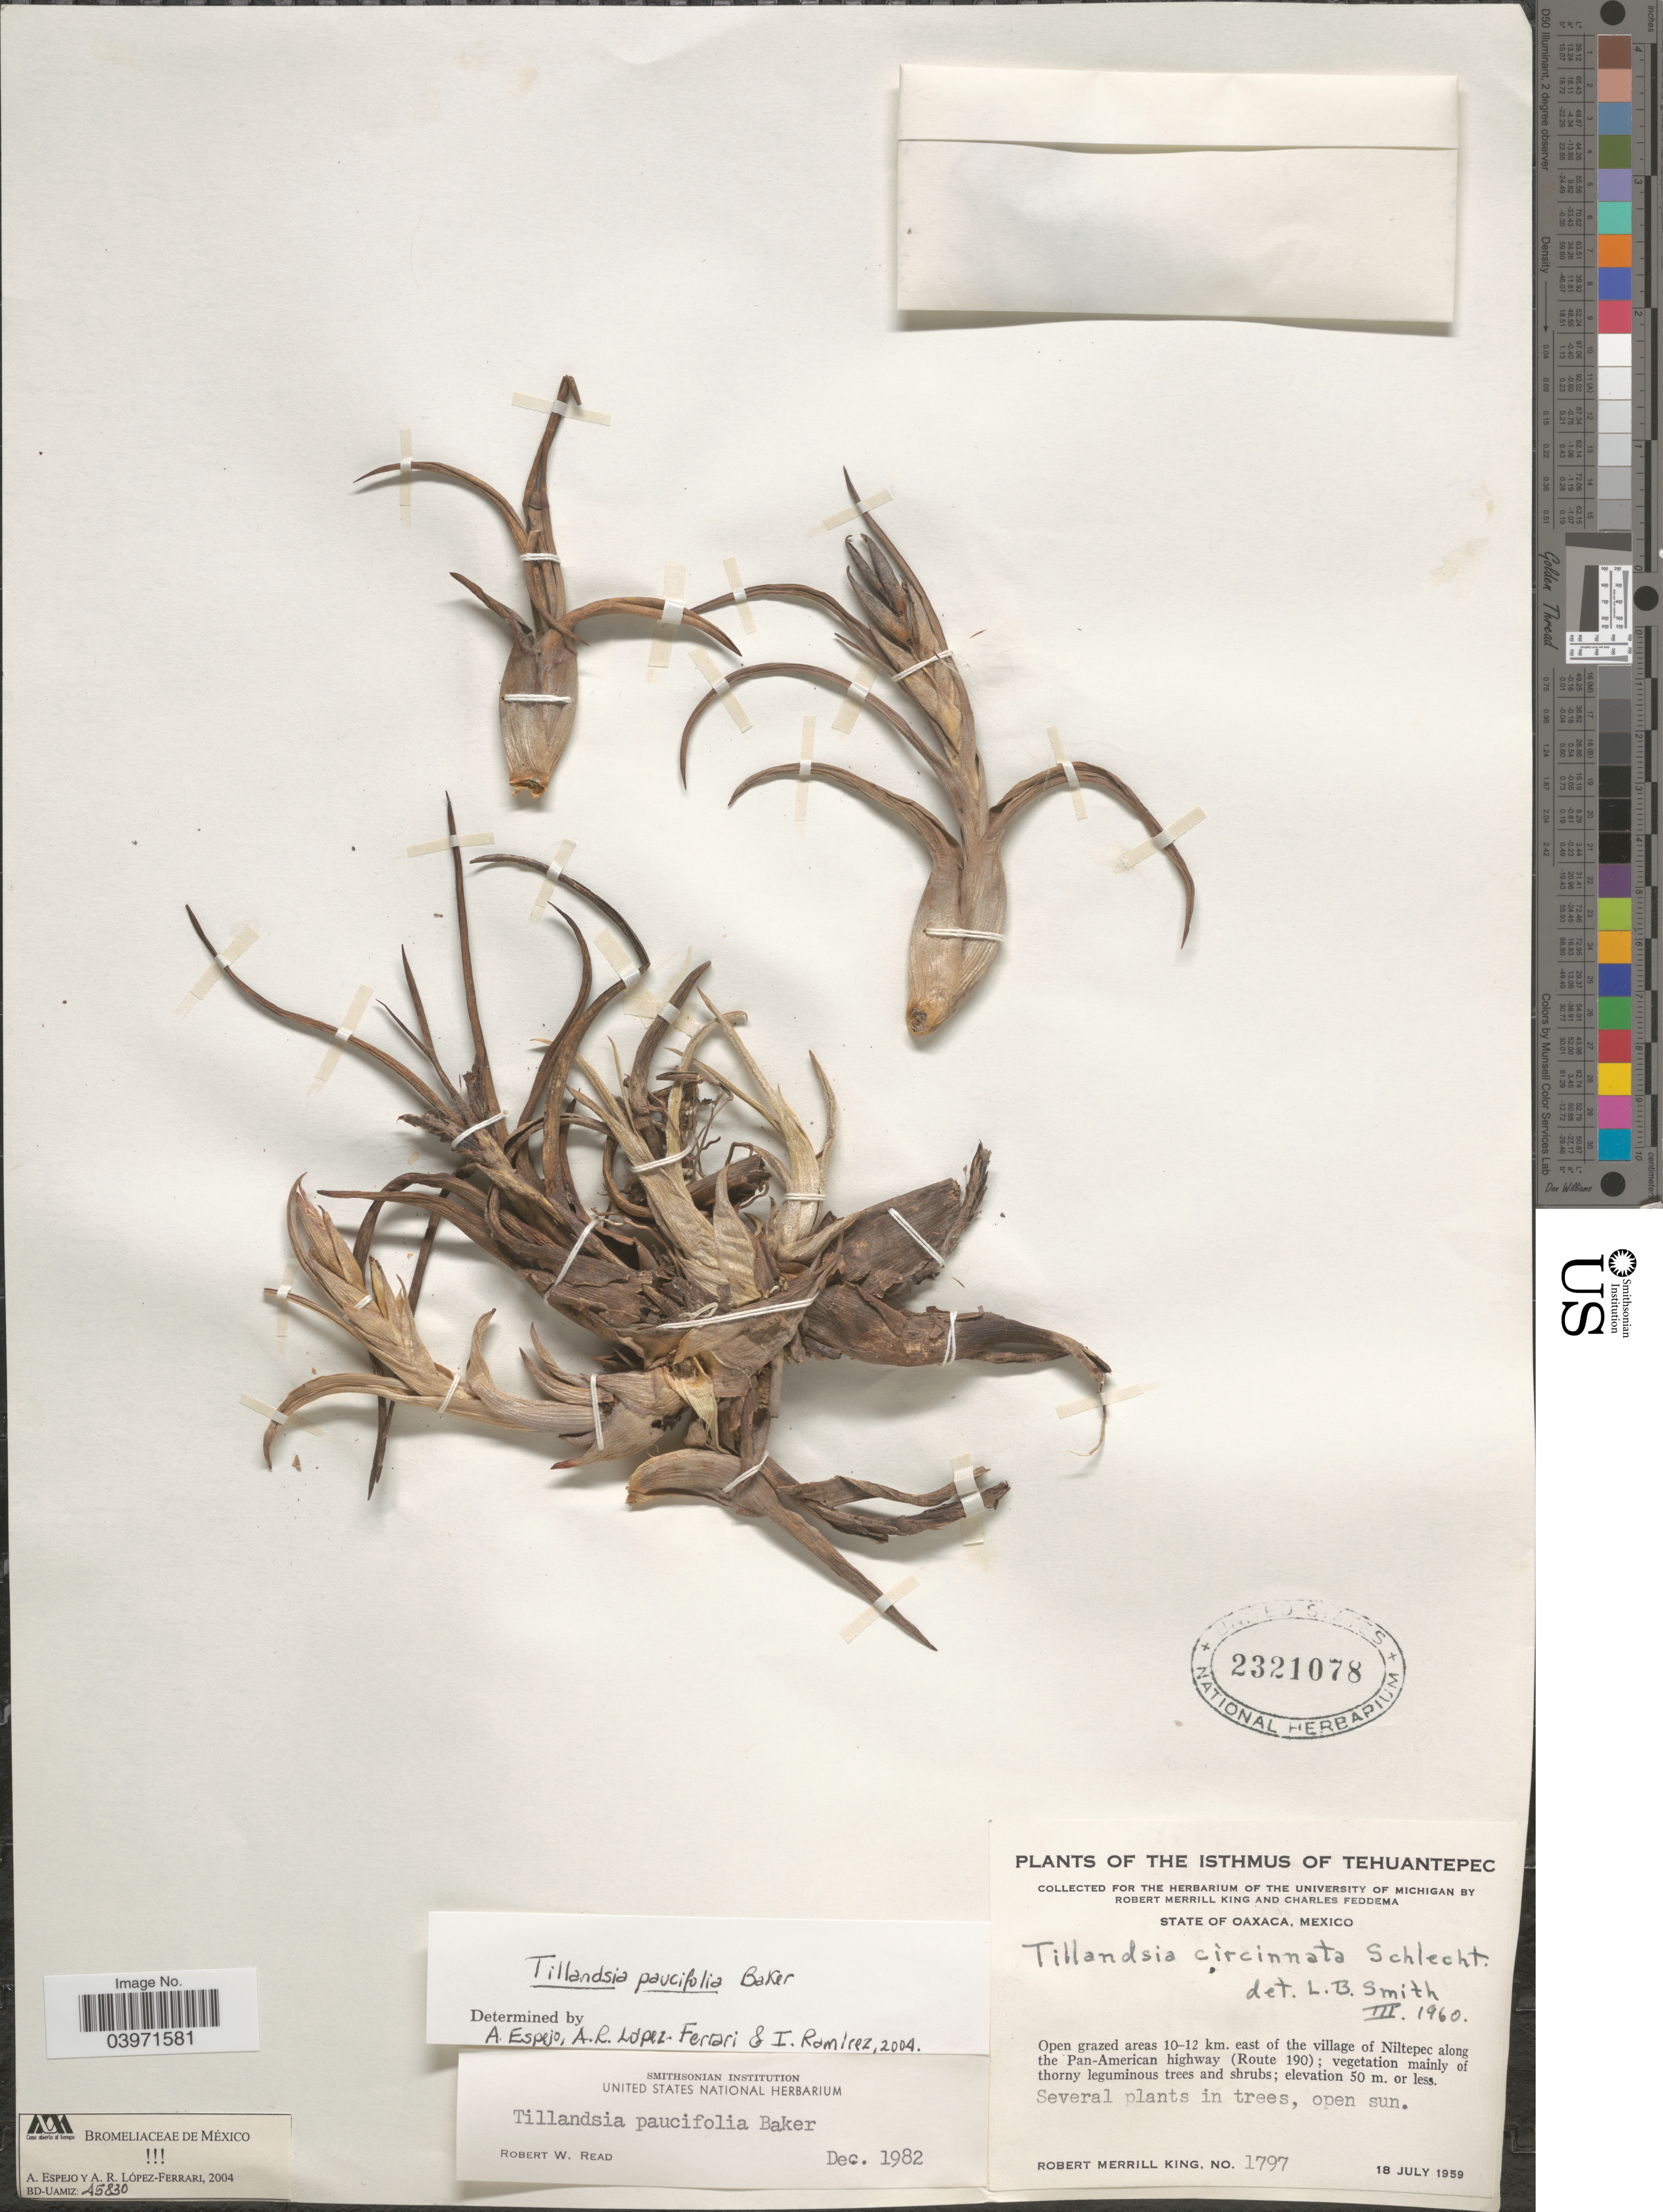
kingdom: Plantae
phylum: Tracheophyta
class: Liliopsida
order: Poales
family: Bromeliaceae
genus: Tillandsia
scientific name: Tillandsia paucifolia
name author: Baker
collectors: R. M. King & C. Feddema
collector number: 1797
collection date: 1959-07-18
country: Mexico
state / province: Oaxaca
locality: The Isthmus of Tehuantepec. Open grazed areas 10-12 km. east of the village of Niltepec along the Pan-American highway (Route 190).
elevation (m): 50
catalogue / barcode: US 2321078